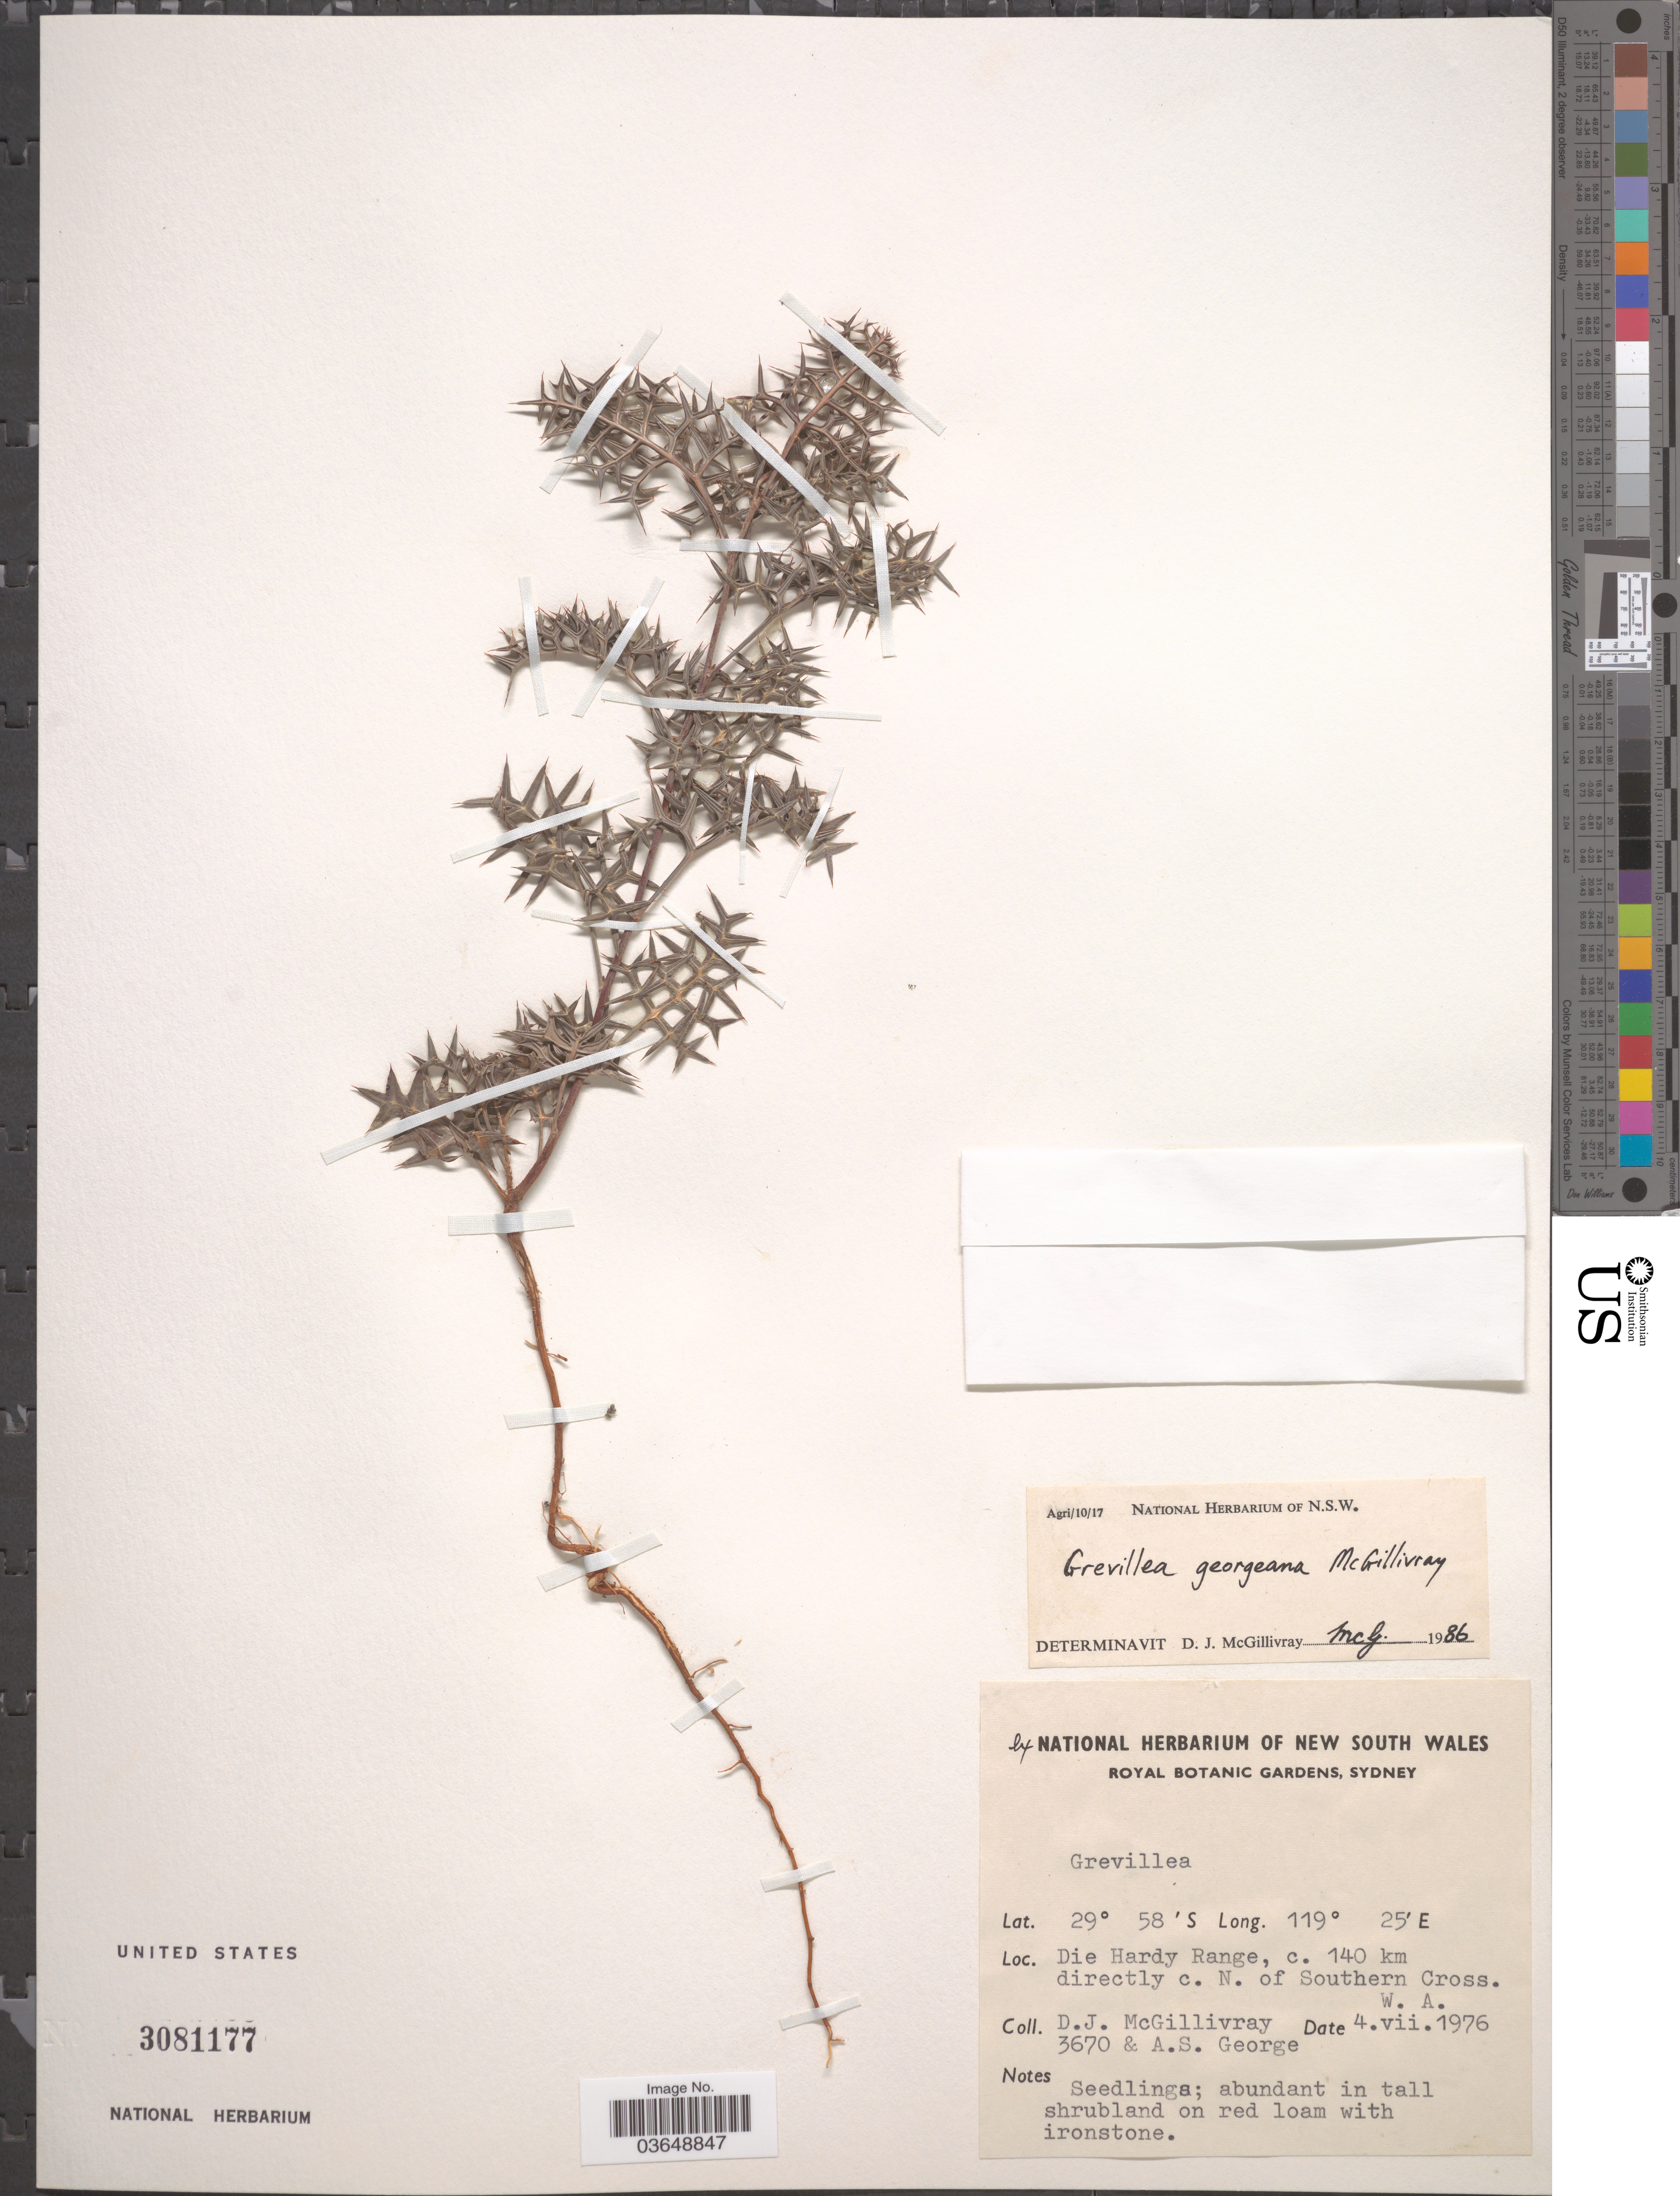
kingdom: Plantae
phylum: Tracheophyta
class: Magnoliopsida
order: Proteales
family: Proteaceae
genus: Grevillea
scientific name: Grevillea georgeana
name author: McGill.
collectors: D. J. McGillivray & A. S. George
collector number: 3670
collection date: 1976-07-04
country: Australia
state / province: Western Australia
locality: Die Hardy Range, c. 140 km directly c. N. of Southern Cross.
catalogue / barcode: US 3081177